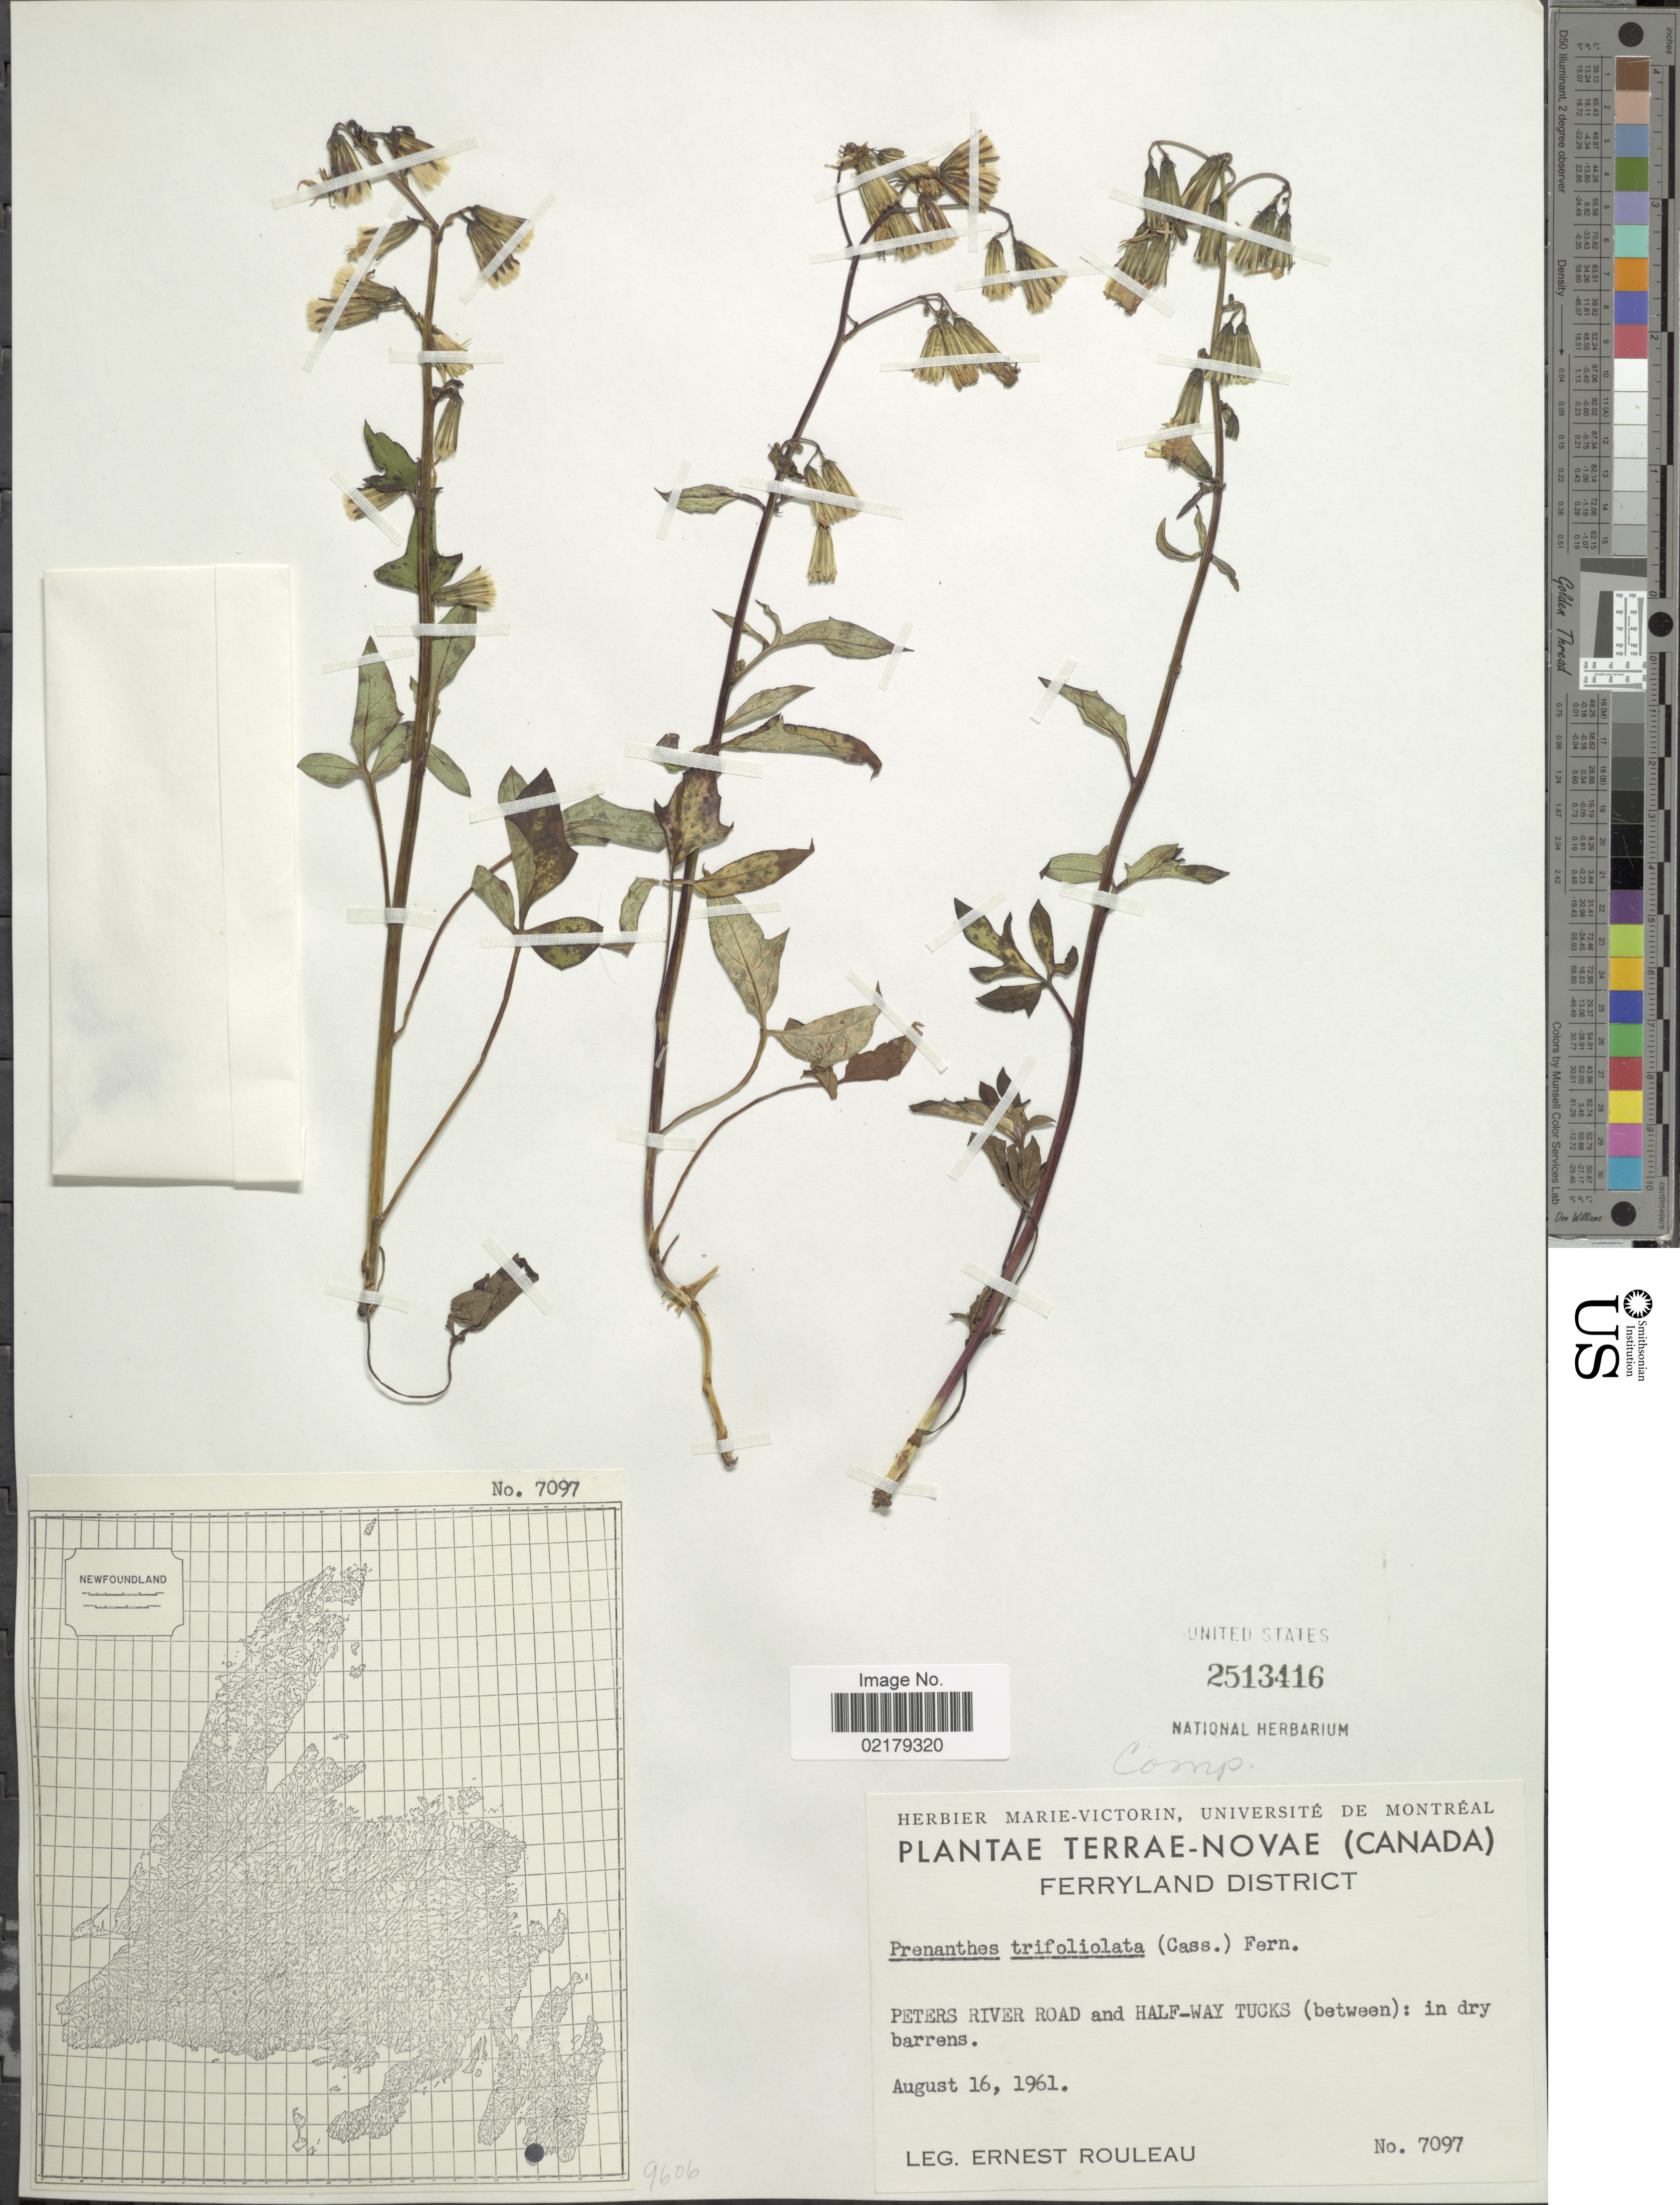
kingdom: Plantae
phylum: Tracheophyta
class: Magnoliopsida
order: Asterales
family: Asteraceae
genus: Nabalus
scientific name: Nabalus trifoliolatus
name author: Cass.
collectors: E. Rouleau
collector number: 7097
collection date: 1961-08-16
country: Canada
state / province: Newfoundland and Labrador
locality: Terrae-Novae, Ferryland District, Peters River Road and Half-Way Tucks (between): in dry barrens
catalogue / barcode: US 2513416